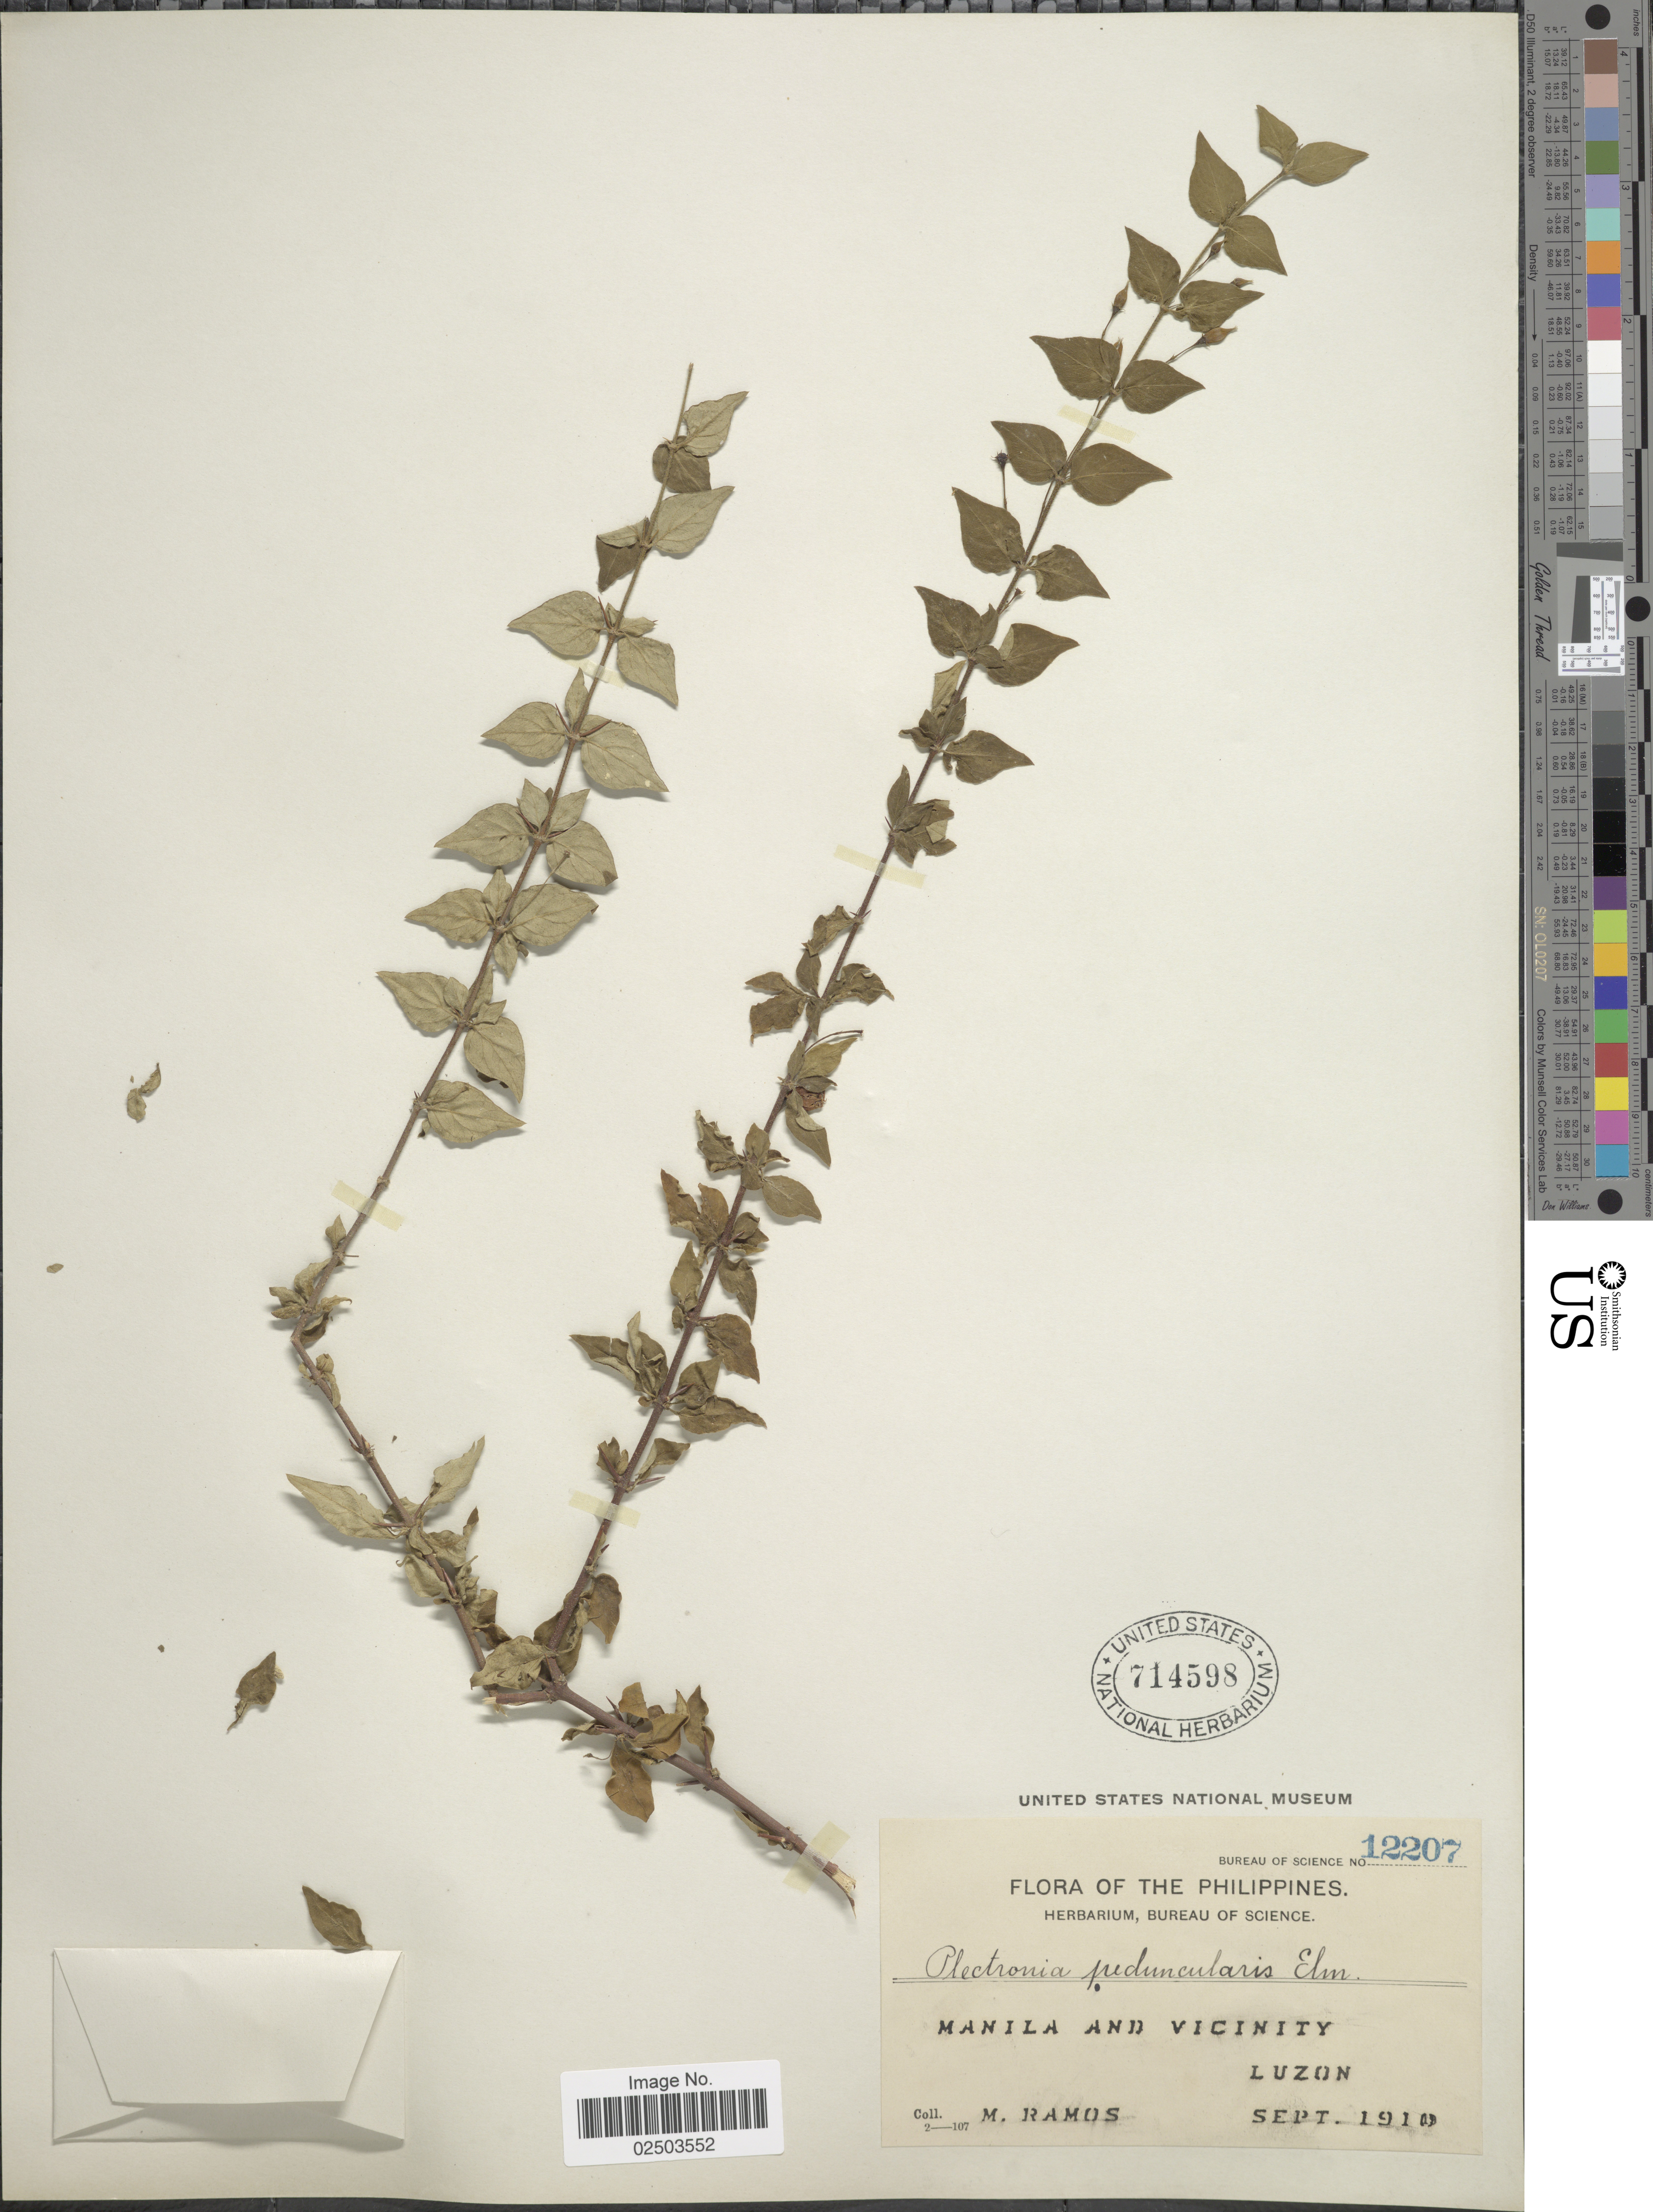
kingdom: Plantae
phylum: Tracheophyta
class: Magnoliopsida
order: Gentianales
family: Rubiaceae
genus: Canthium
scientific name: Canthium pedunculare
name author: Cav.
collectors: M. Ramos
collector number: Bureau of Science 12207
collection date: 1910-09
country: Philippines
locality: Manila and Vicinity, Luzon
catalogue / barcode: US 714598